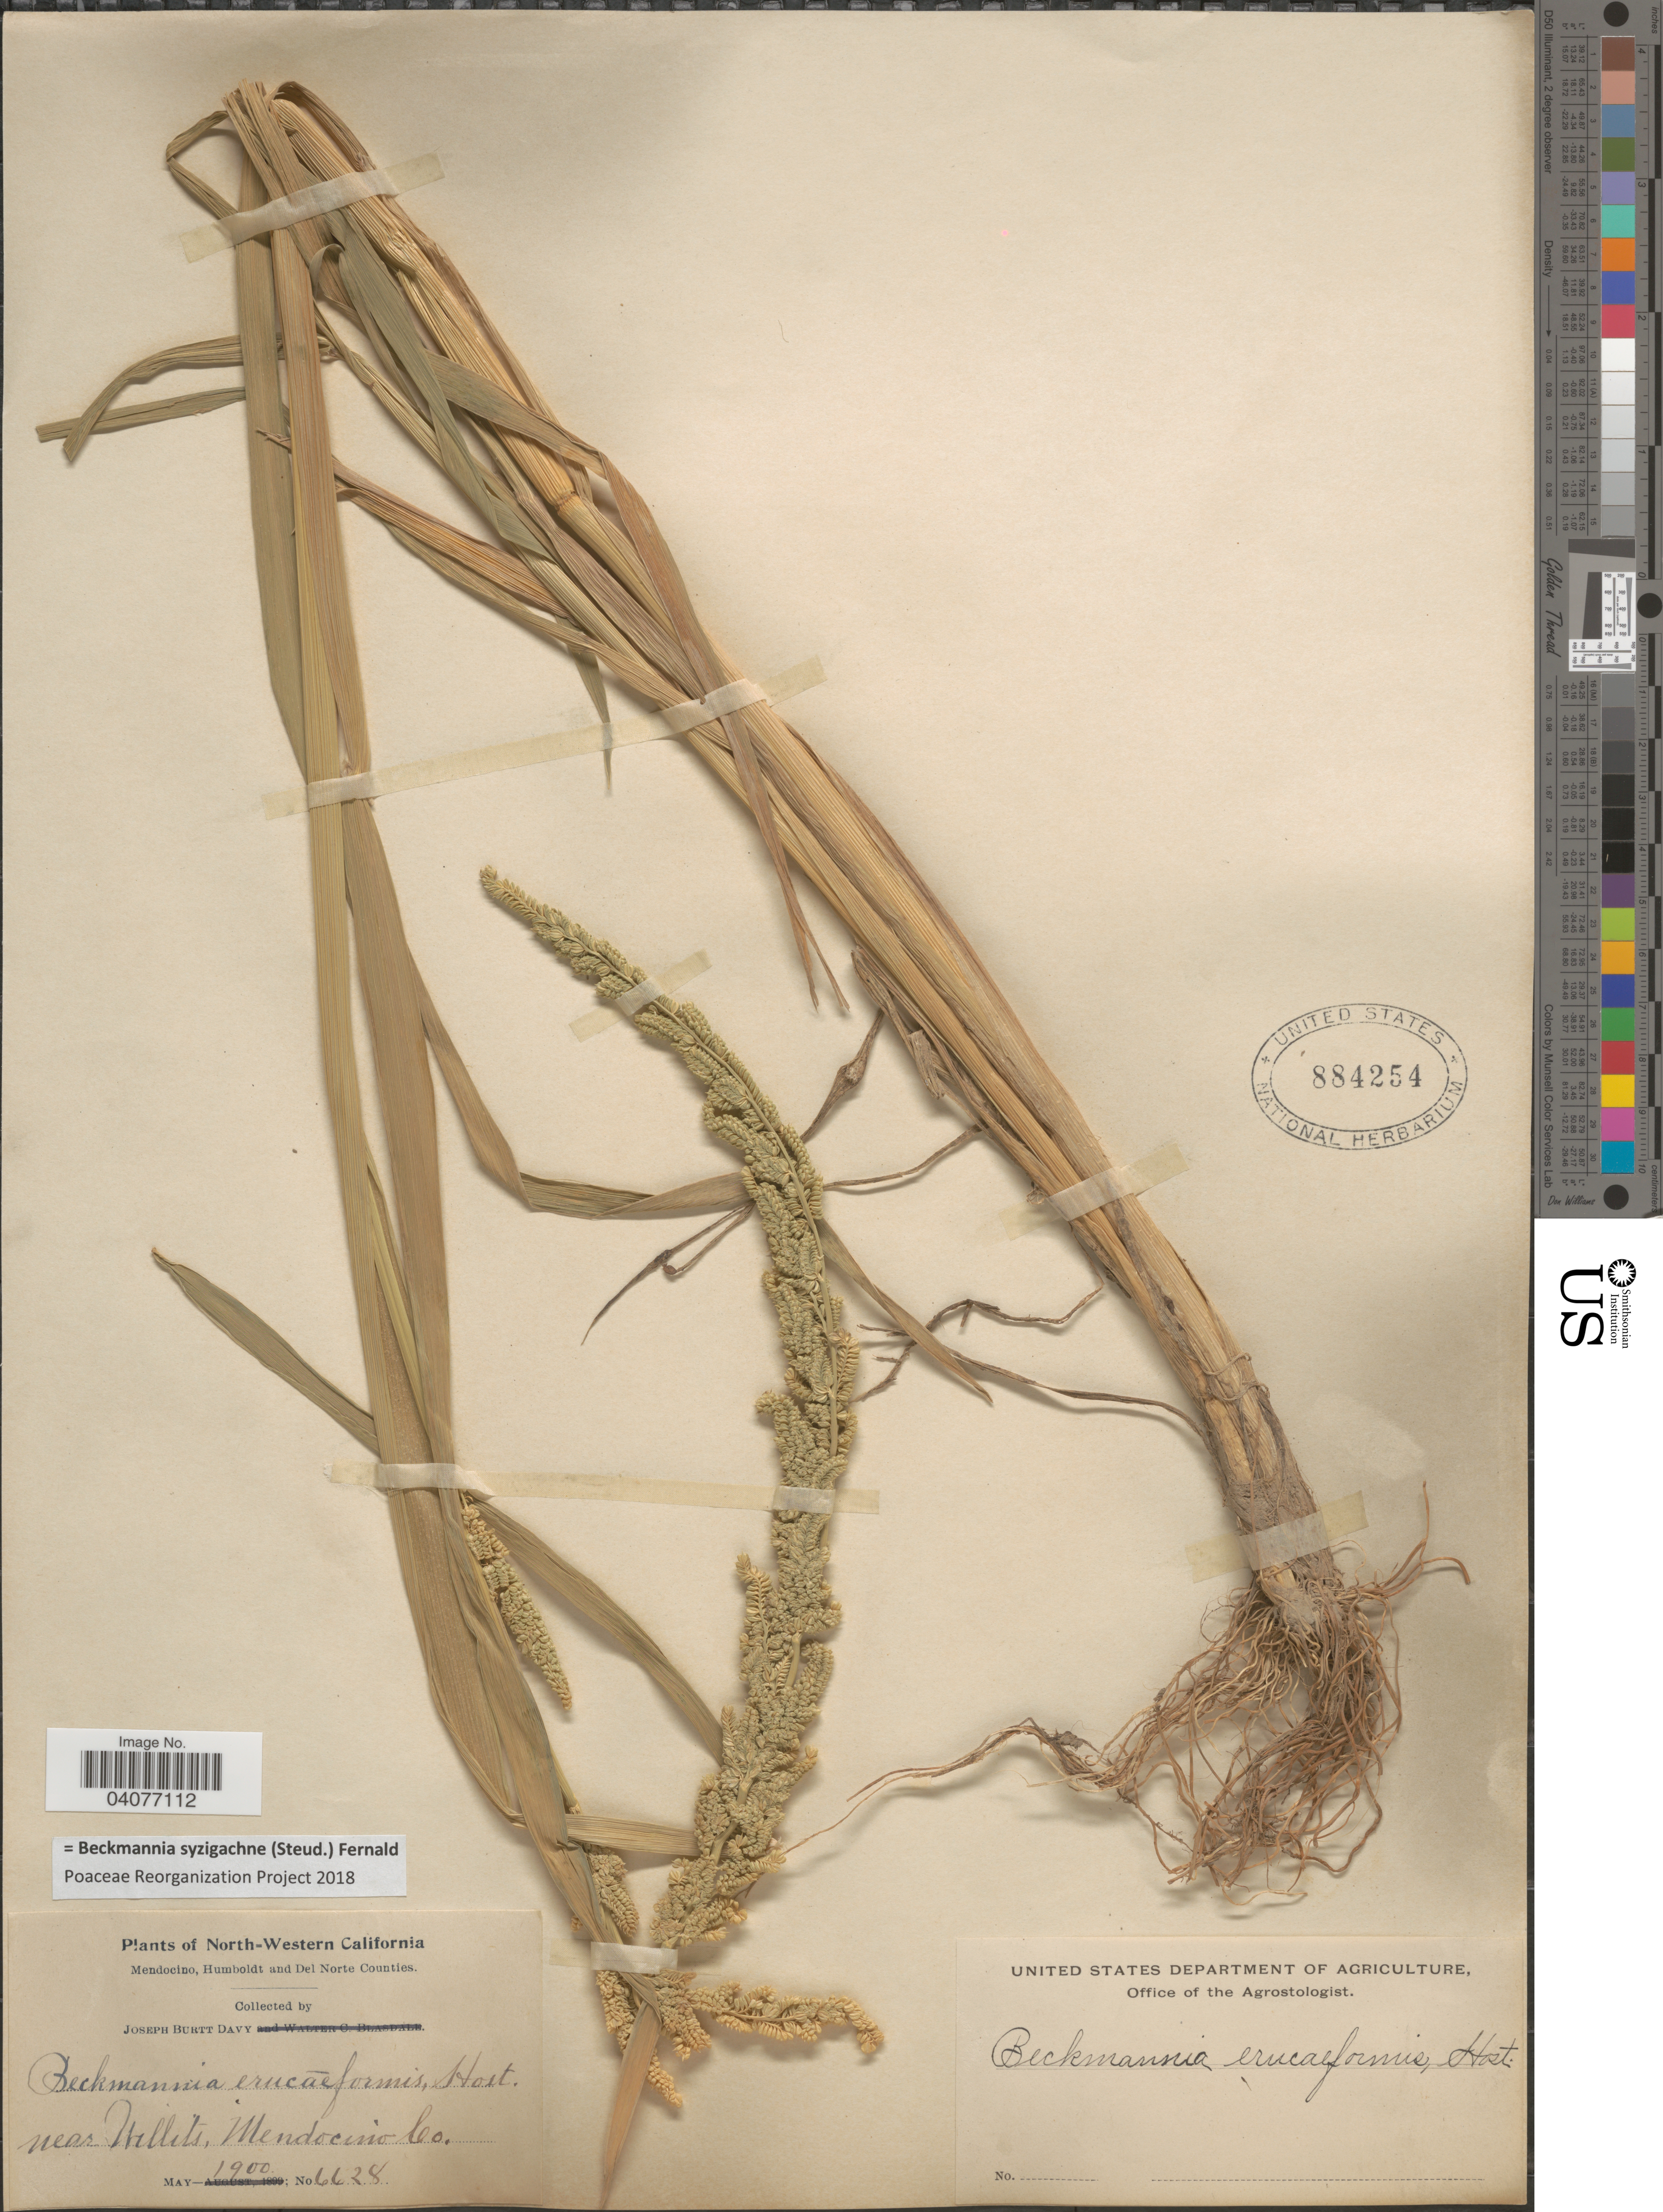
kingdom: Plantae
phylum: Tracheophyta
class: Liliopsida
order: Poales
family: Poaceae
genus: Beckmannia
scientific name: Beckmannia syzigachne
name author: (Steud.) Fernald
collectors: J. Burtt Davy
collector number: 6628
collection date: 1900-05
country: United States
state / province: California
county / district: Mendocino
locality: North-Western California. Near Willis, Mendocino Co.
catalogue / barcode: US 884254